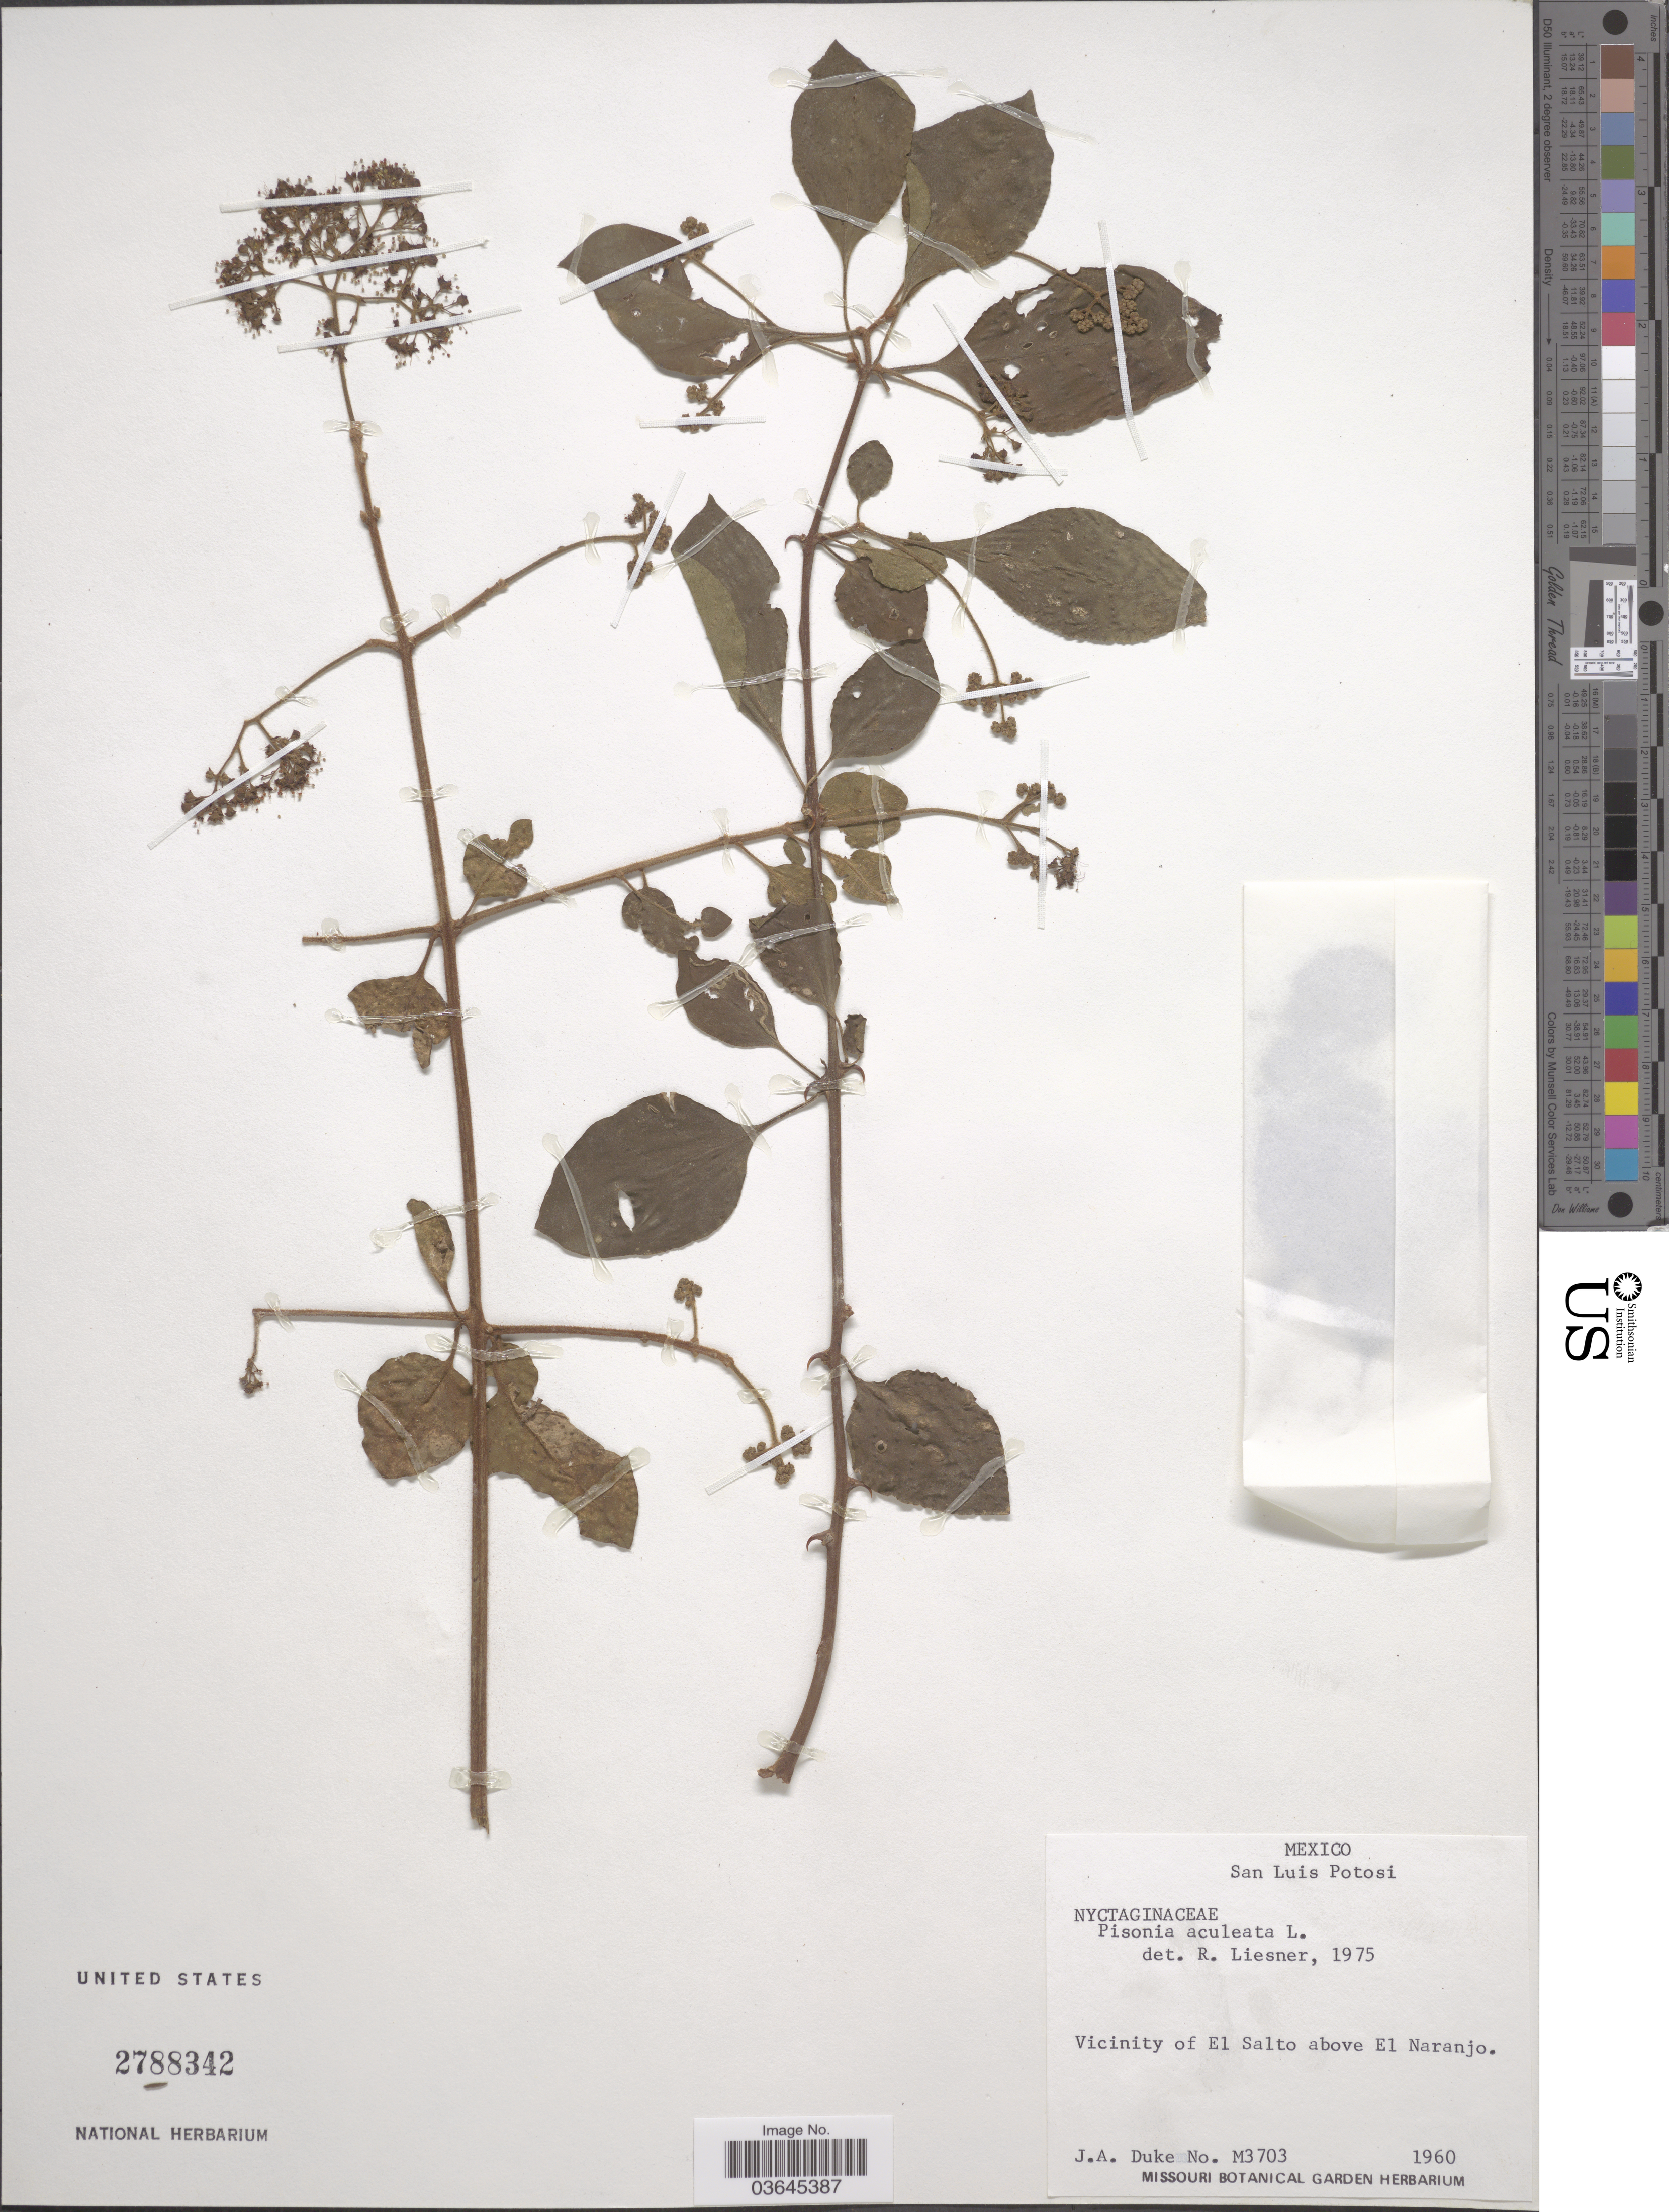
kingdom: Plantae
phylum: Tracheophyta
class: Magnoliopsida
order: Caryophyllales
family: Nyctaginaceae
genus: Pisonia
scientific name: Pisonia aculeata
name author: L.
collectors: J. A. Duke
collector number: M3703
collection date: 1960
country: Mexico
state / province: San Luis Potosí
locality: Vicinity of El Salto above El Naranjo.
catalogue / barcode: US 2788342